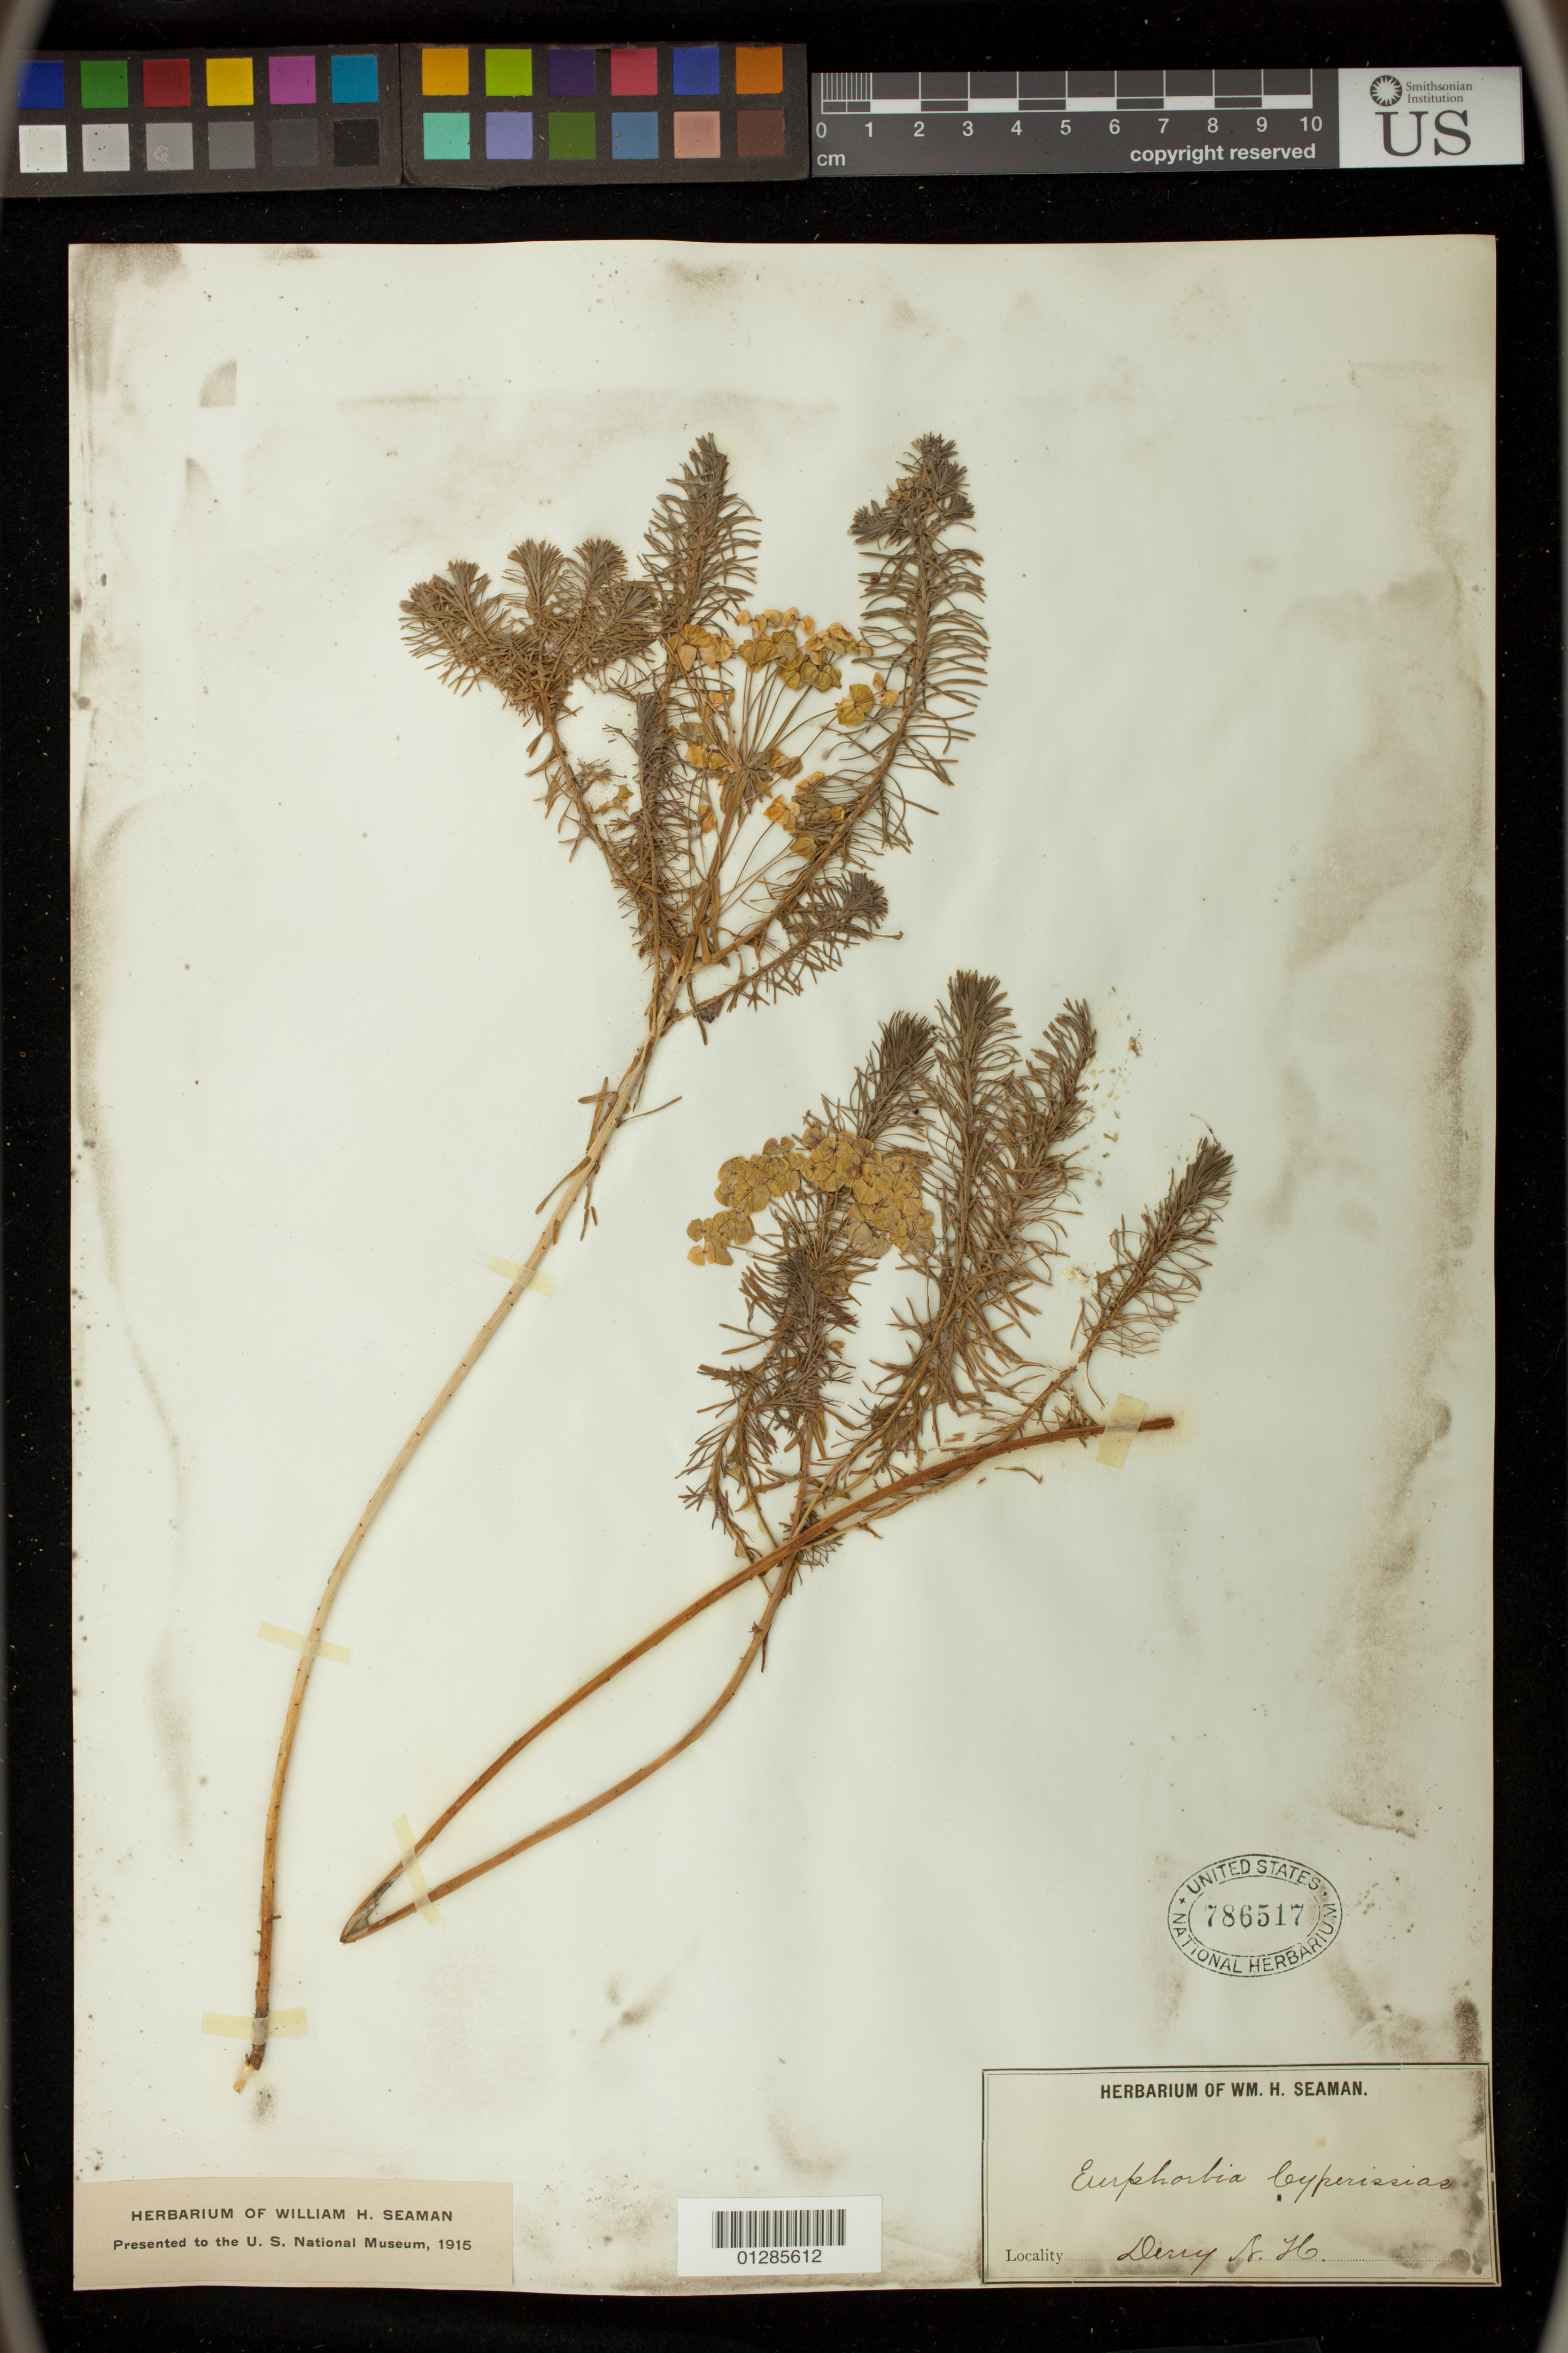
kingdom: Plantae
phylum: Tracheophyta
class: Magnoliopsida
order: Malpighiales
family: Euphorbiaceae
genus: Euphorbia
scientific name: Euphorbia cyparissias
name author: L.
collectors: W. Seaman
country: United States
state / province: New Hampshire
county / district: Rockingham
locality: Derry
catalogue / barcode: US 786517